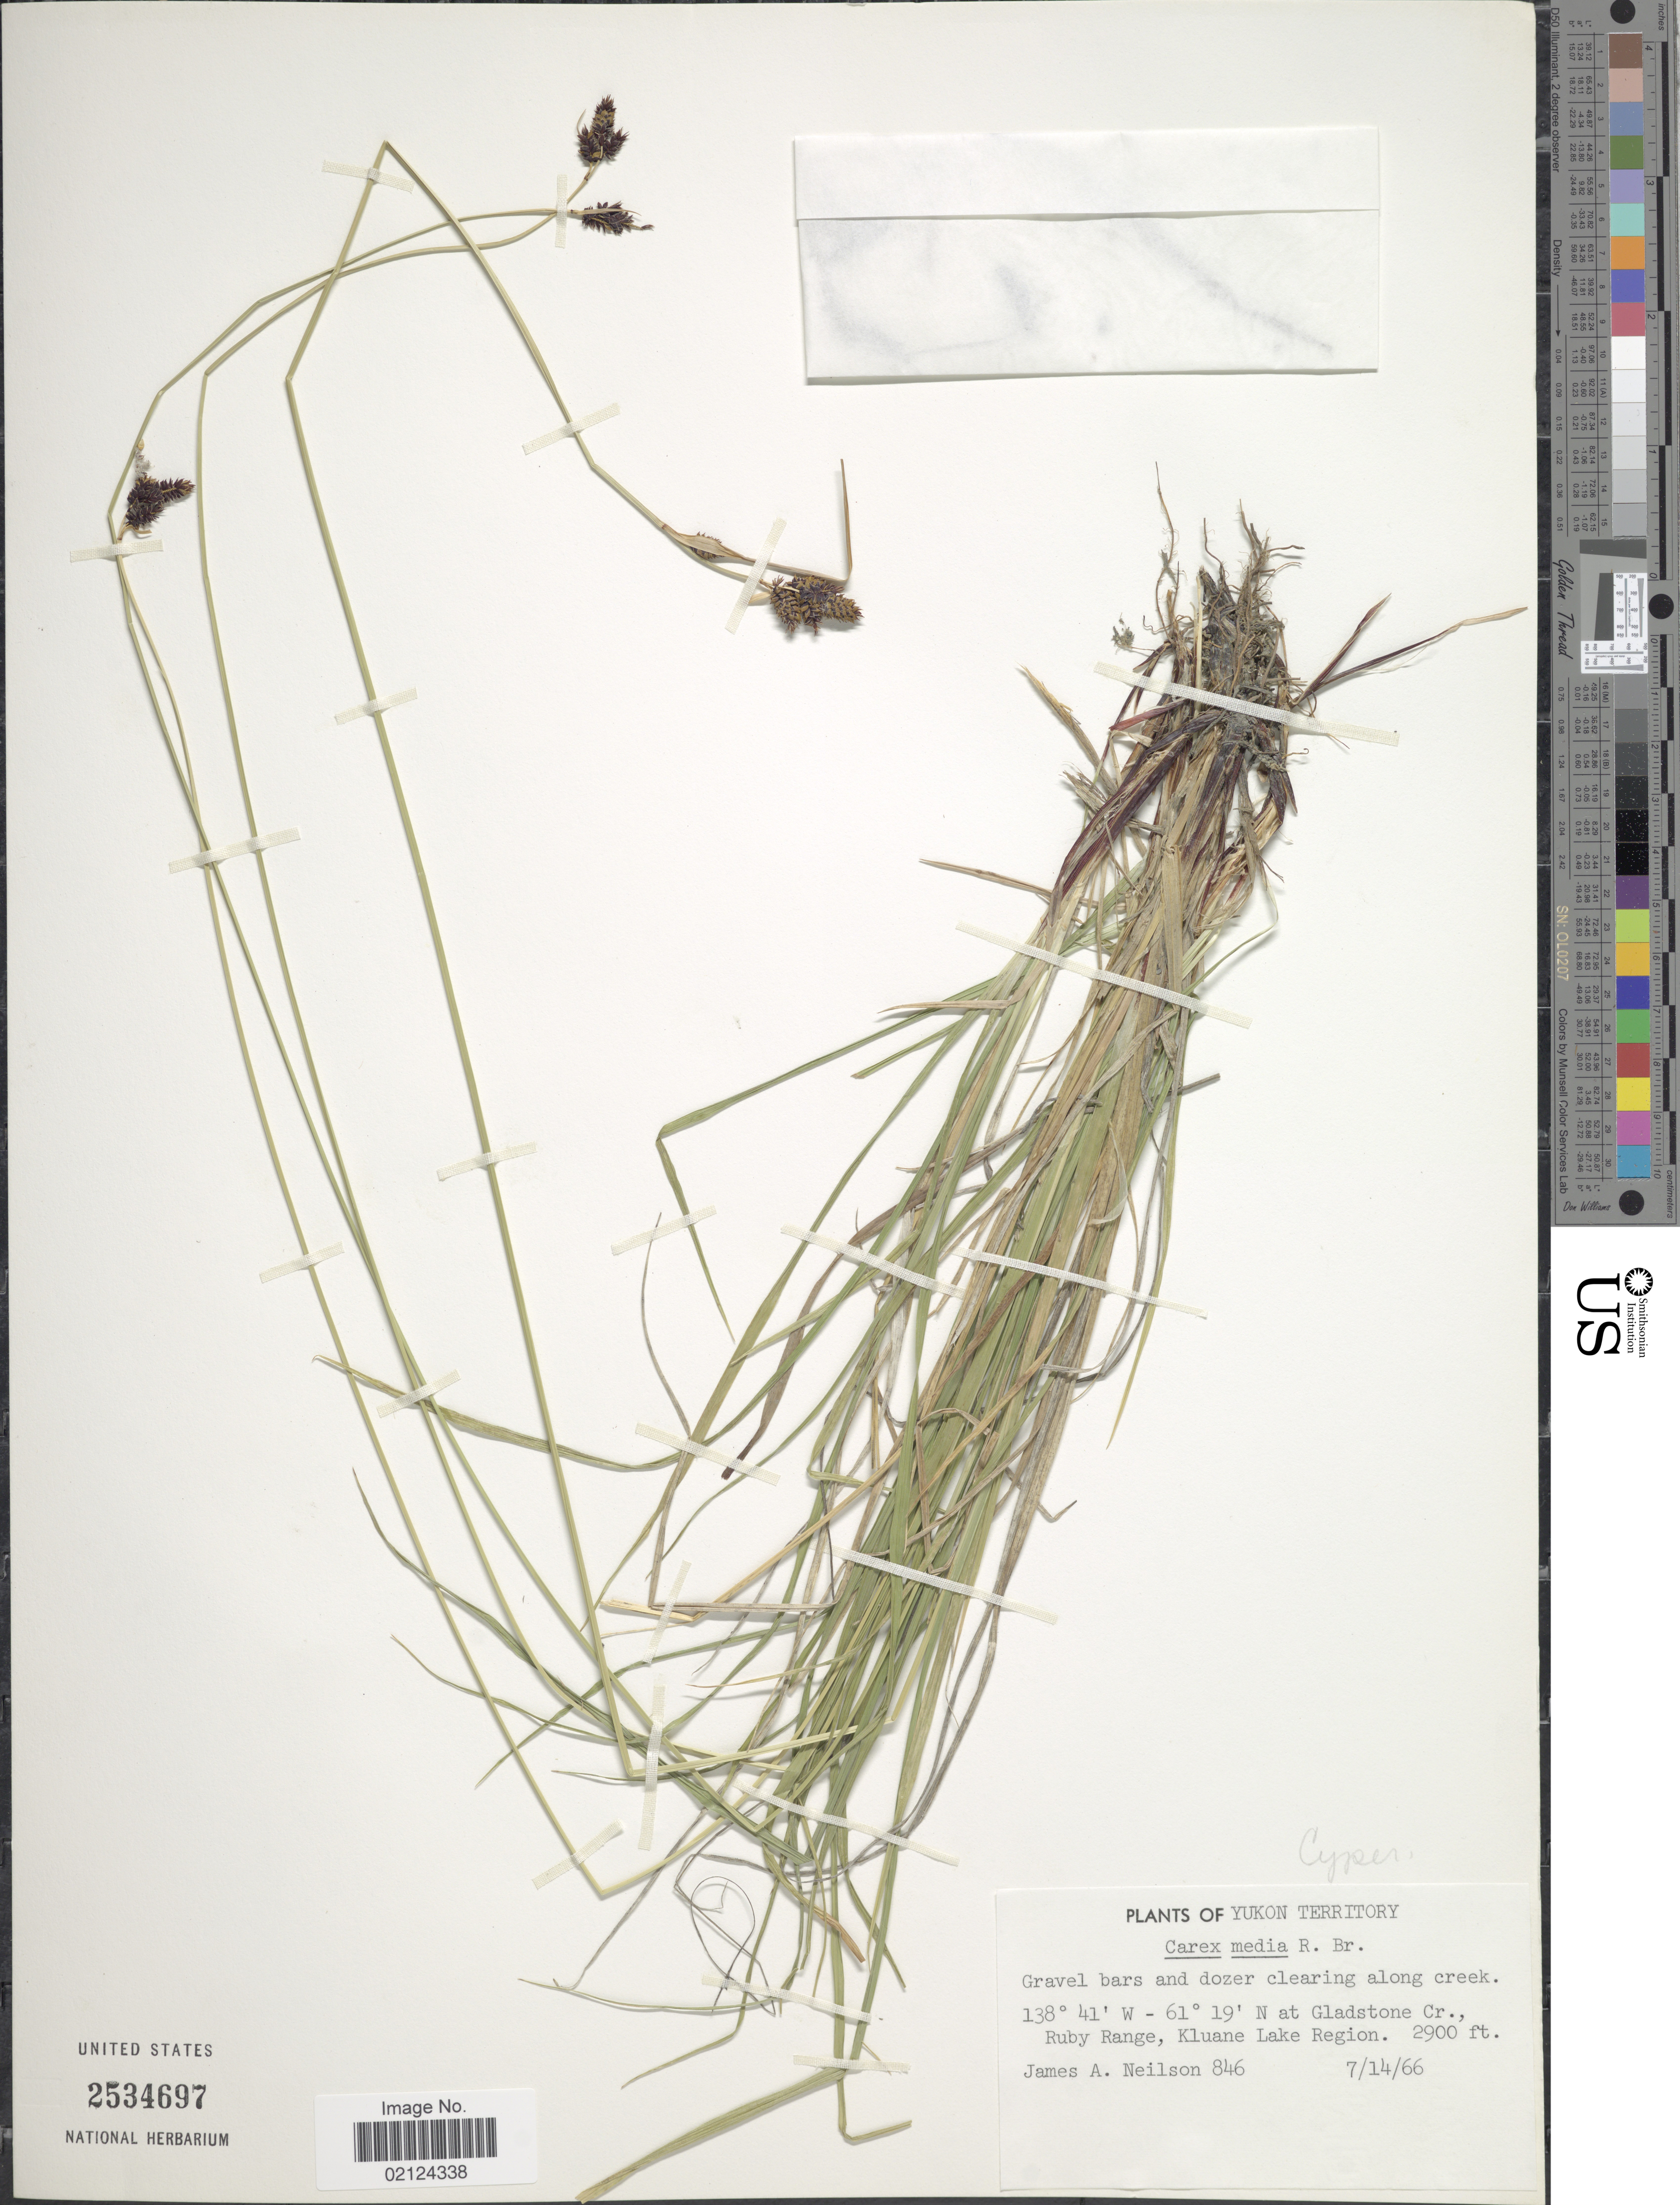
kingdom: Plantae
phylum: Tracheophyta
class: Liliopsida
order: Poales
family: Cyperaceae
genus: Carex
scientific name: Carex media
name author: R. Br.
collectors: J. Neilson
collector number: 846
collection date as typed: Transcribed d/m/y: 14/7/66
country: Canada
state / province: Yukon Territory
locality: Gravel bars and dozer clearing along creek, at Gladstone Cr., Ruby Range, Kluane Lake Region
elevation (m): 884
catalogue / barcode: US 2534697